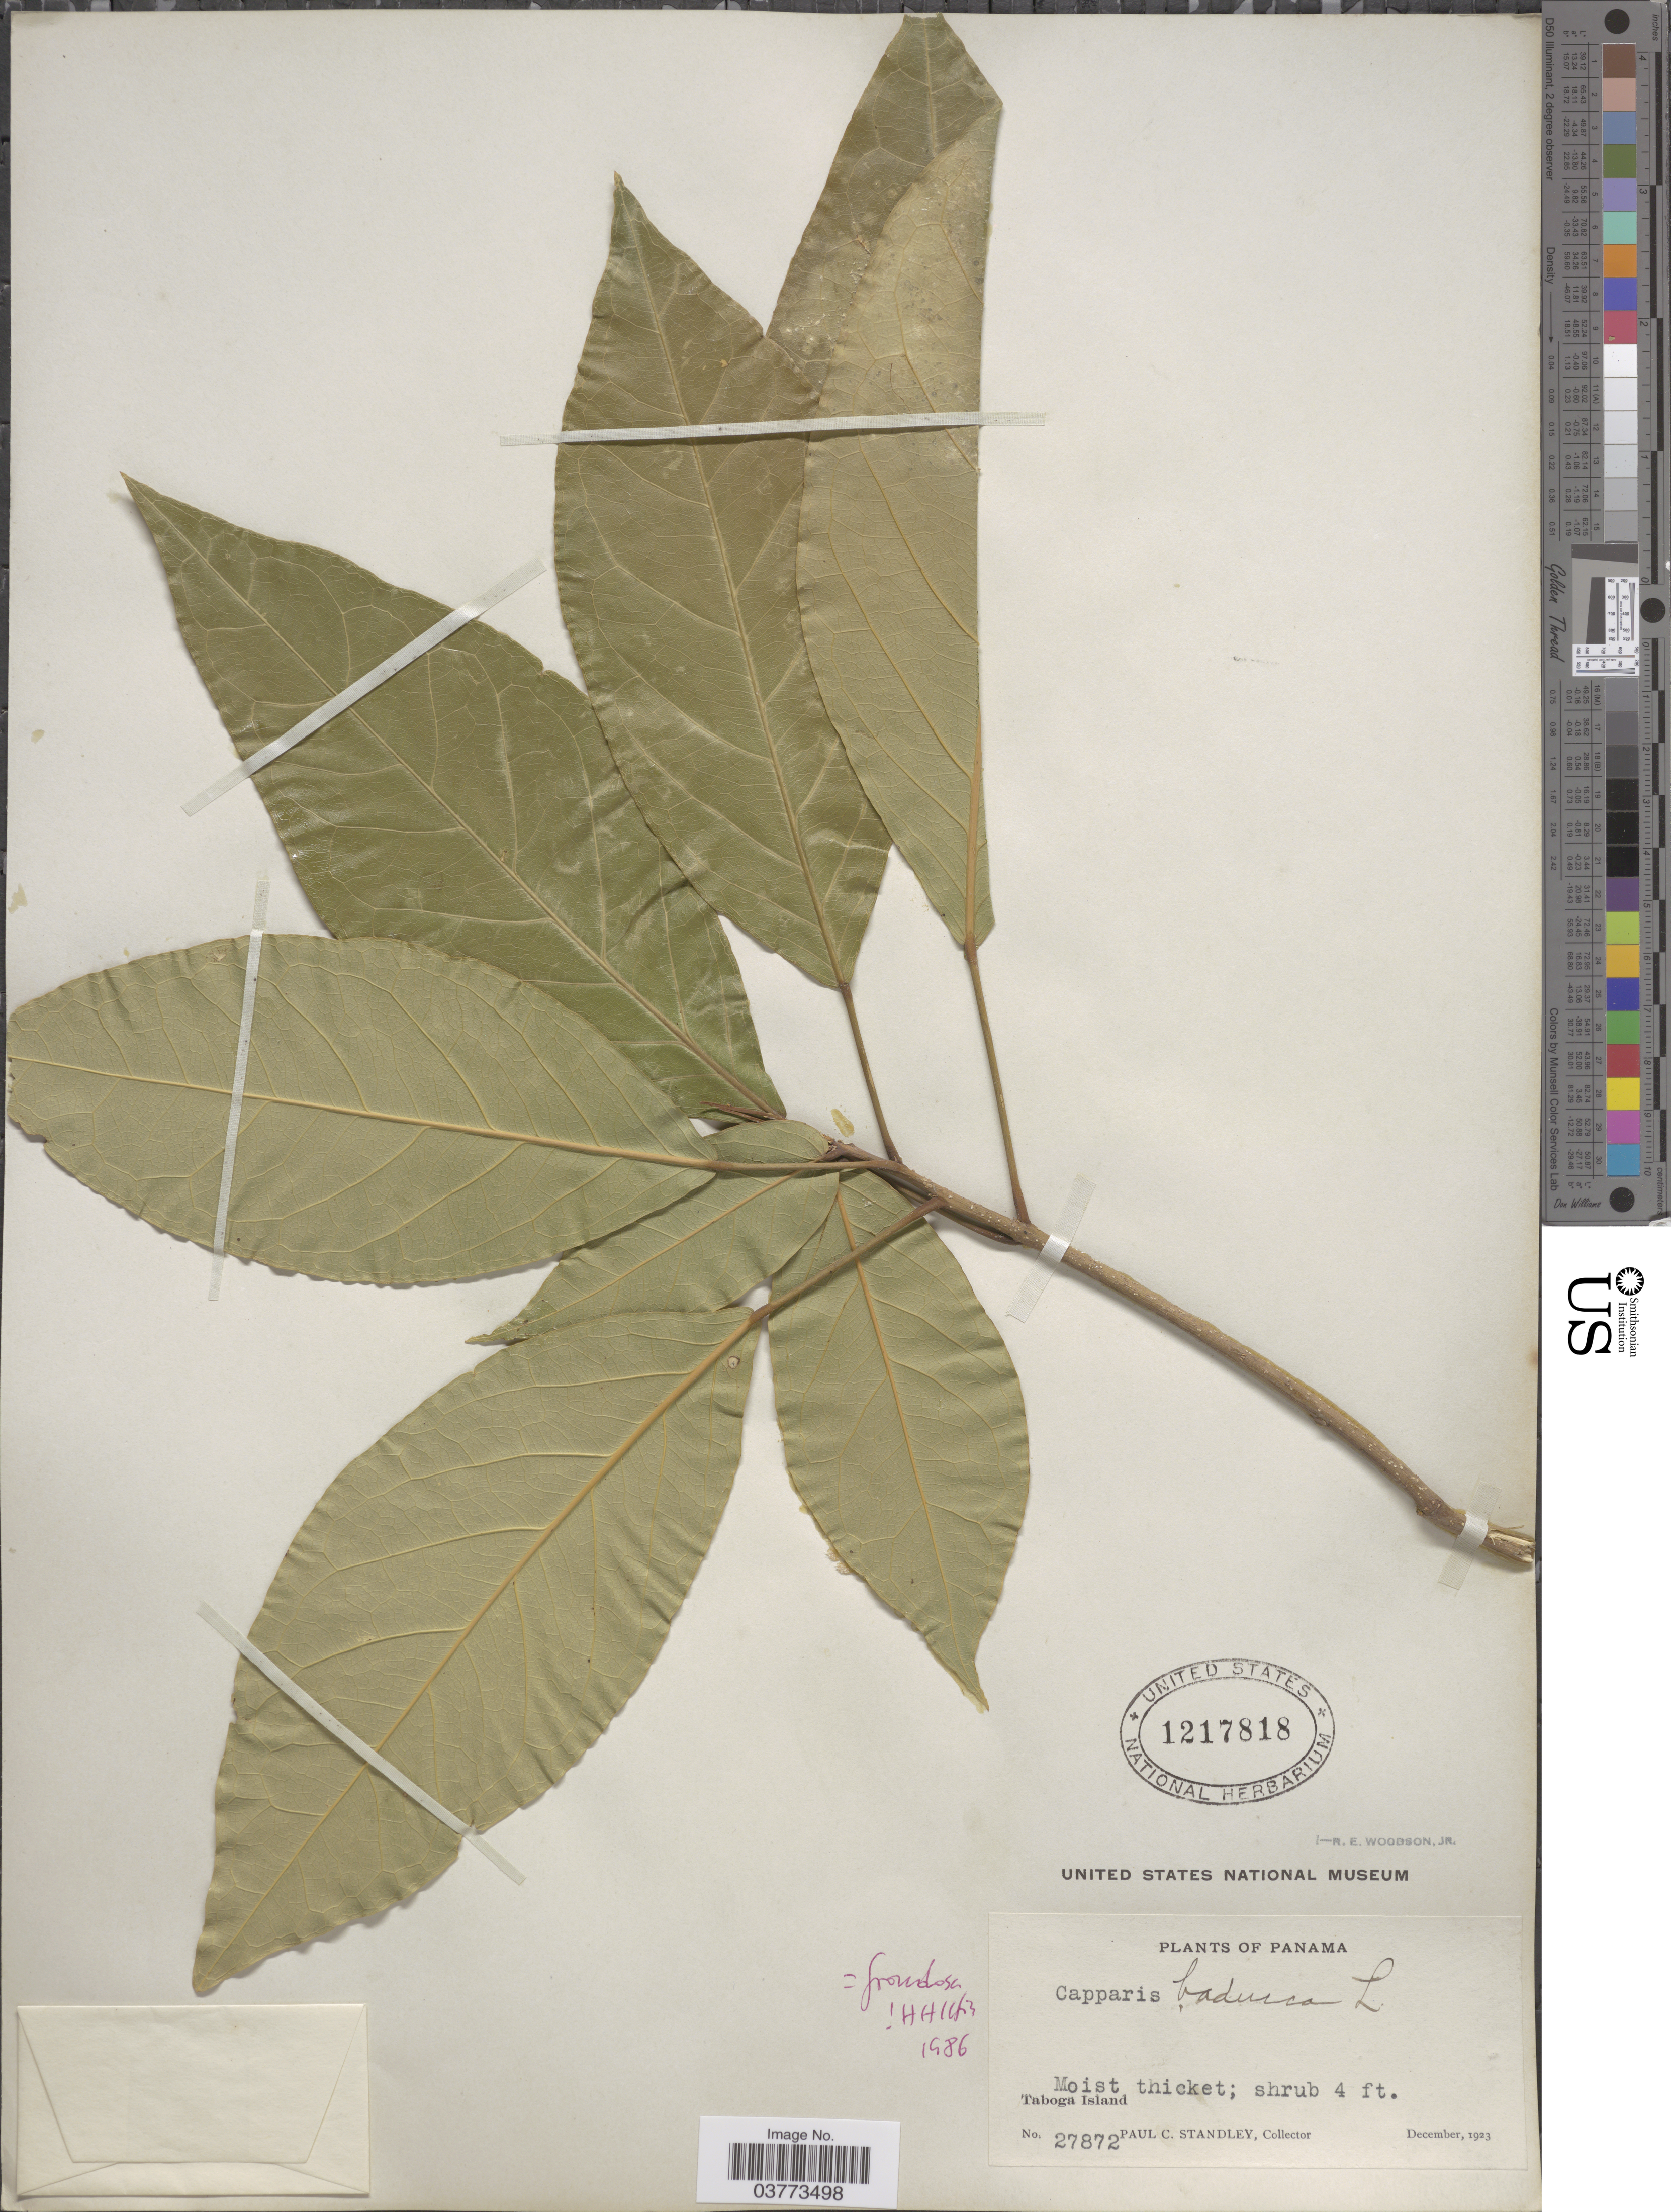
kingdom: Plantae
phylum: Tracheophyta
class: Magnoliopsida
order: Brassicales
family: Capparaceae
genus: Capparidastrum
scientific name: Capparidastrum frondosum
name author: (Jacq.) Cornejo & Iltis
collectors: P. C. Standley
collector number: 27872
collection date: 1923-12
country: Panama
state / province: Panamá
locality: Taboga Island.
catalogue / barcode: US 1217818